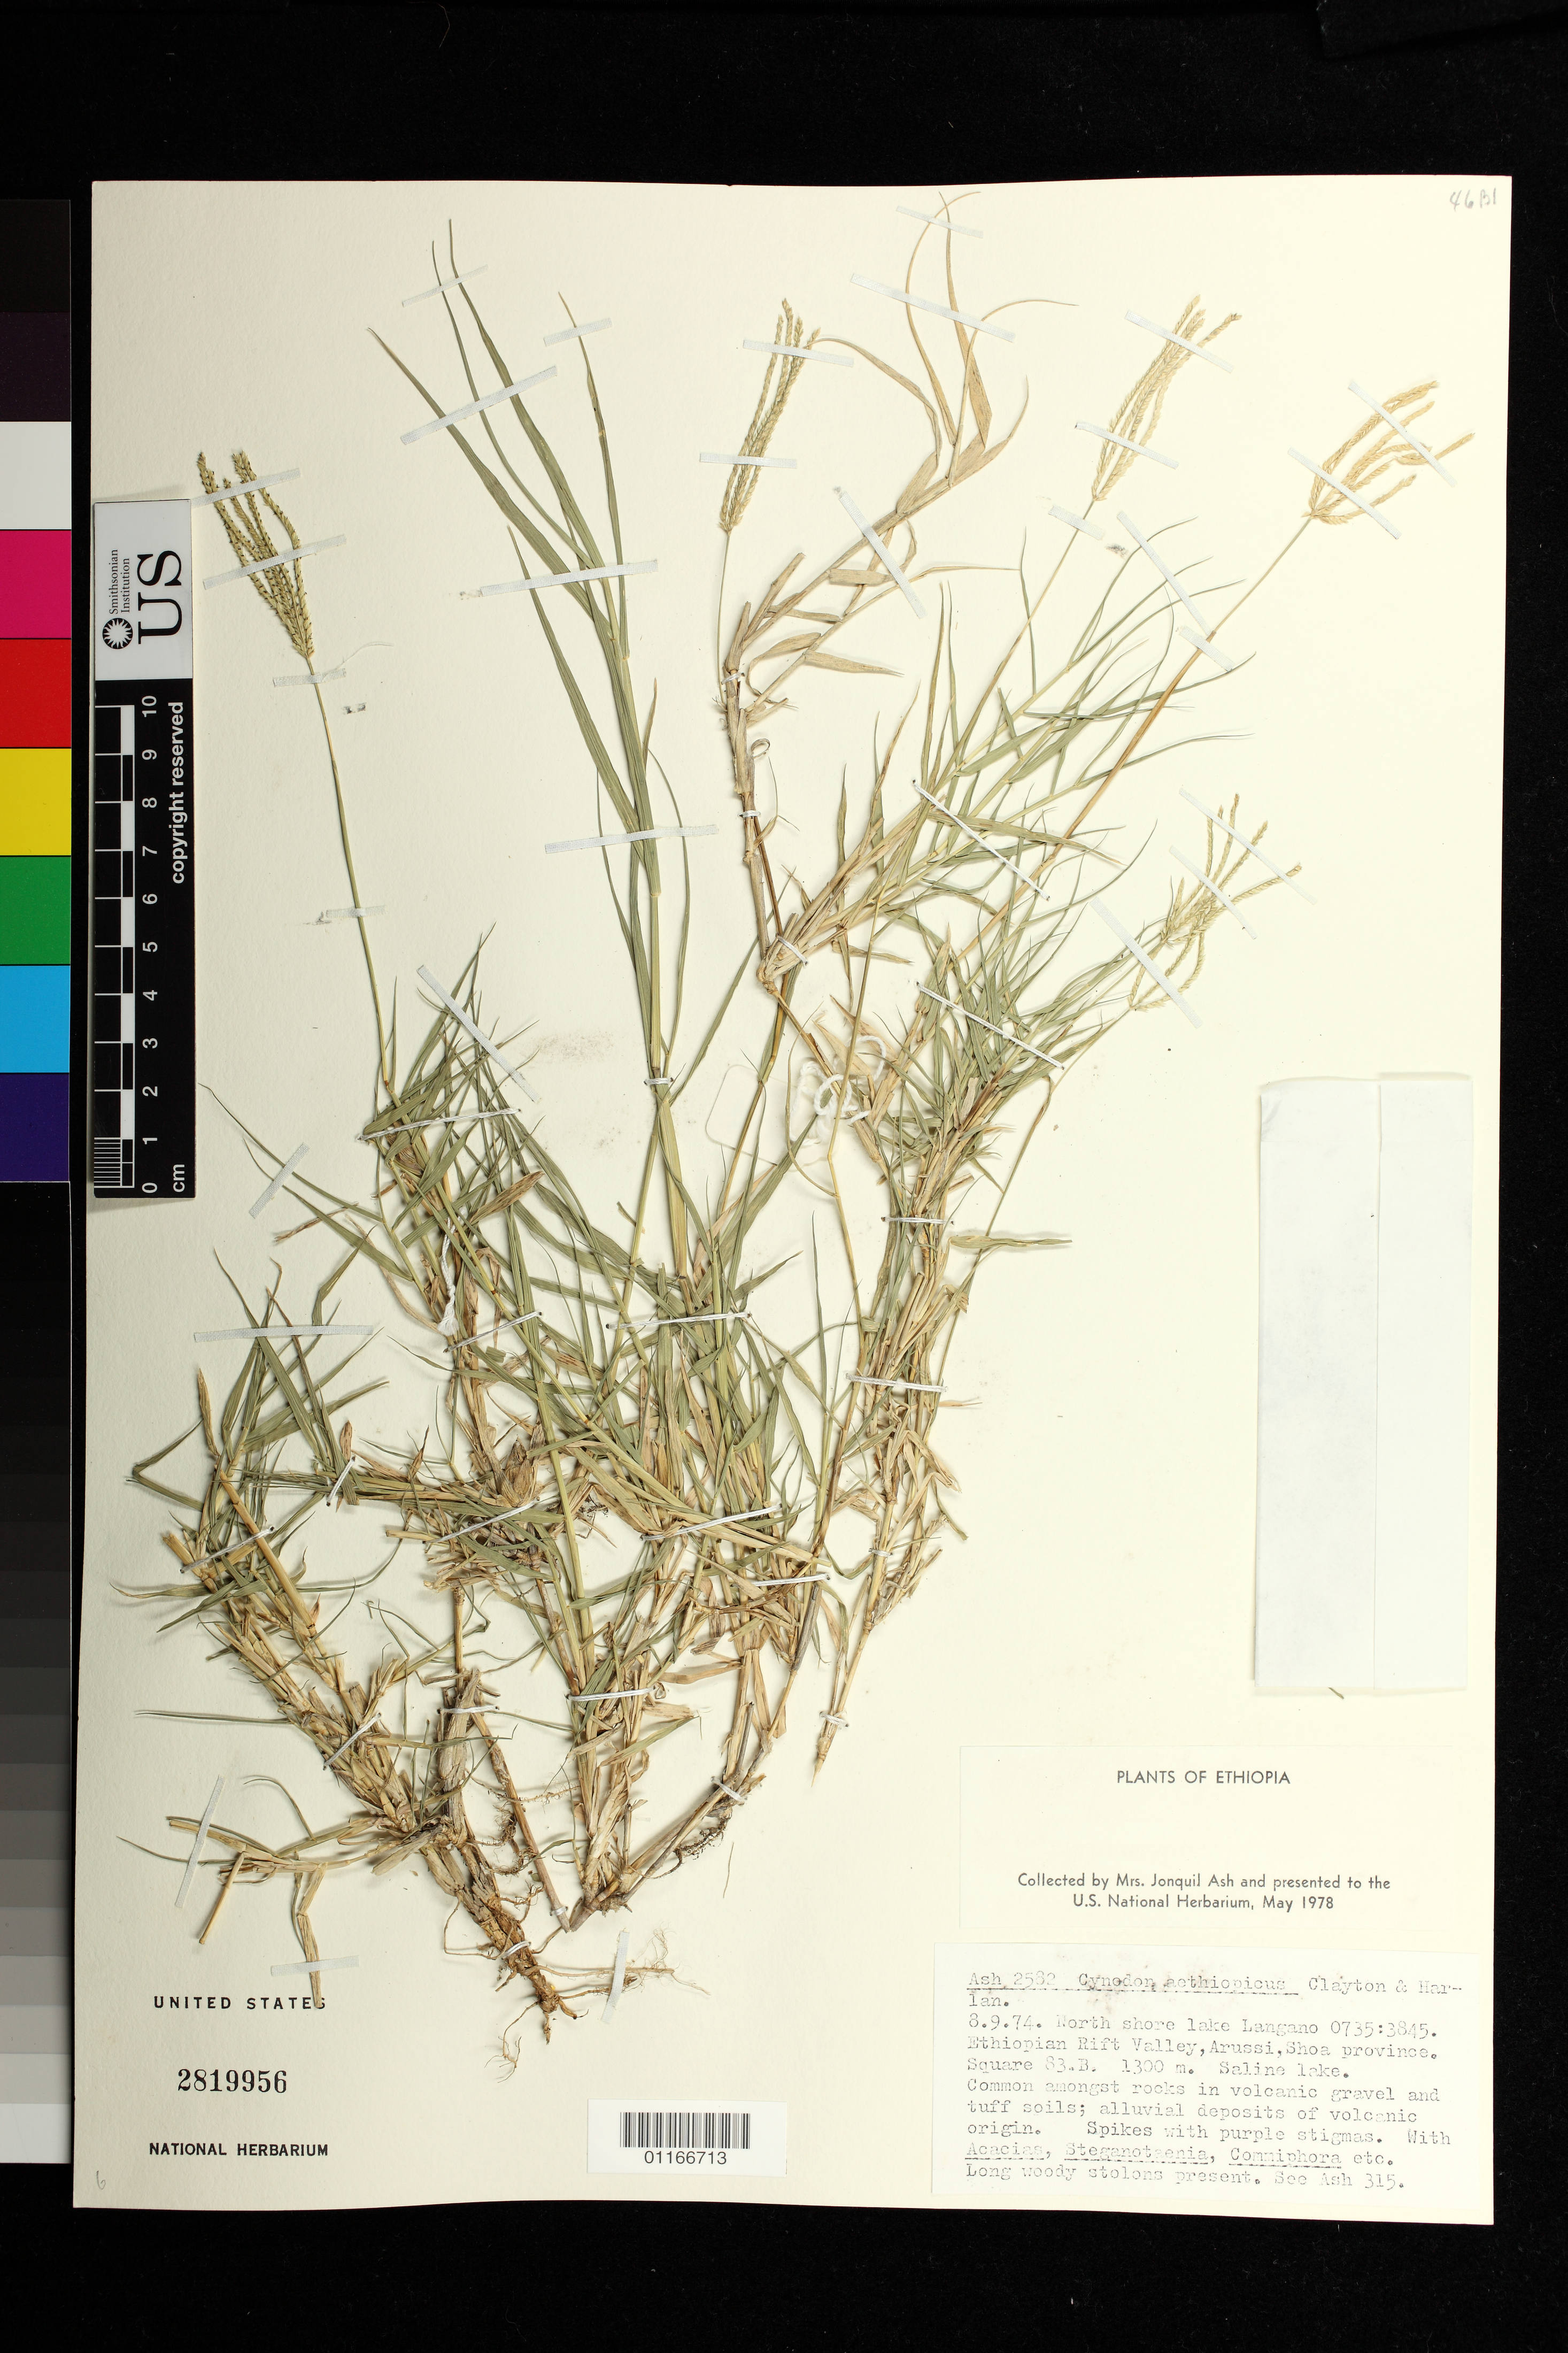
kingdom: Plantae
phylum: Tracheophyta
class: Liliopsida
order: Poales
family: Poaceae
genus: Cynodon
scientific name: Cynodon aethiopicus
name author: Clayton & Harlan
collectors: J. Ash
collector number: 2582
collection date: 1974-08-09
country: Ethiopia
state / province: Oromiya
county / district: Shewa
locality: North shore lake Langano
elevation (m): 1300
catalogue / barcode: US 2819956